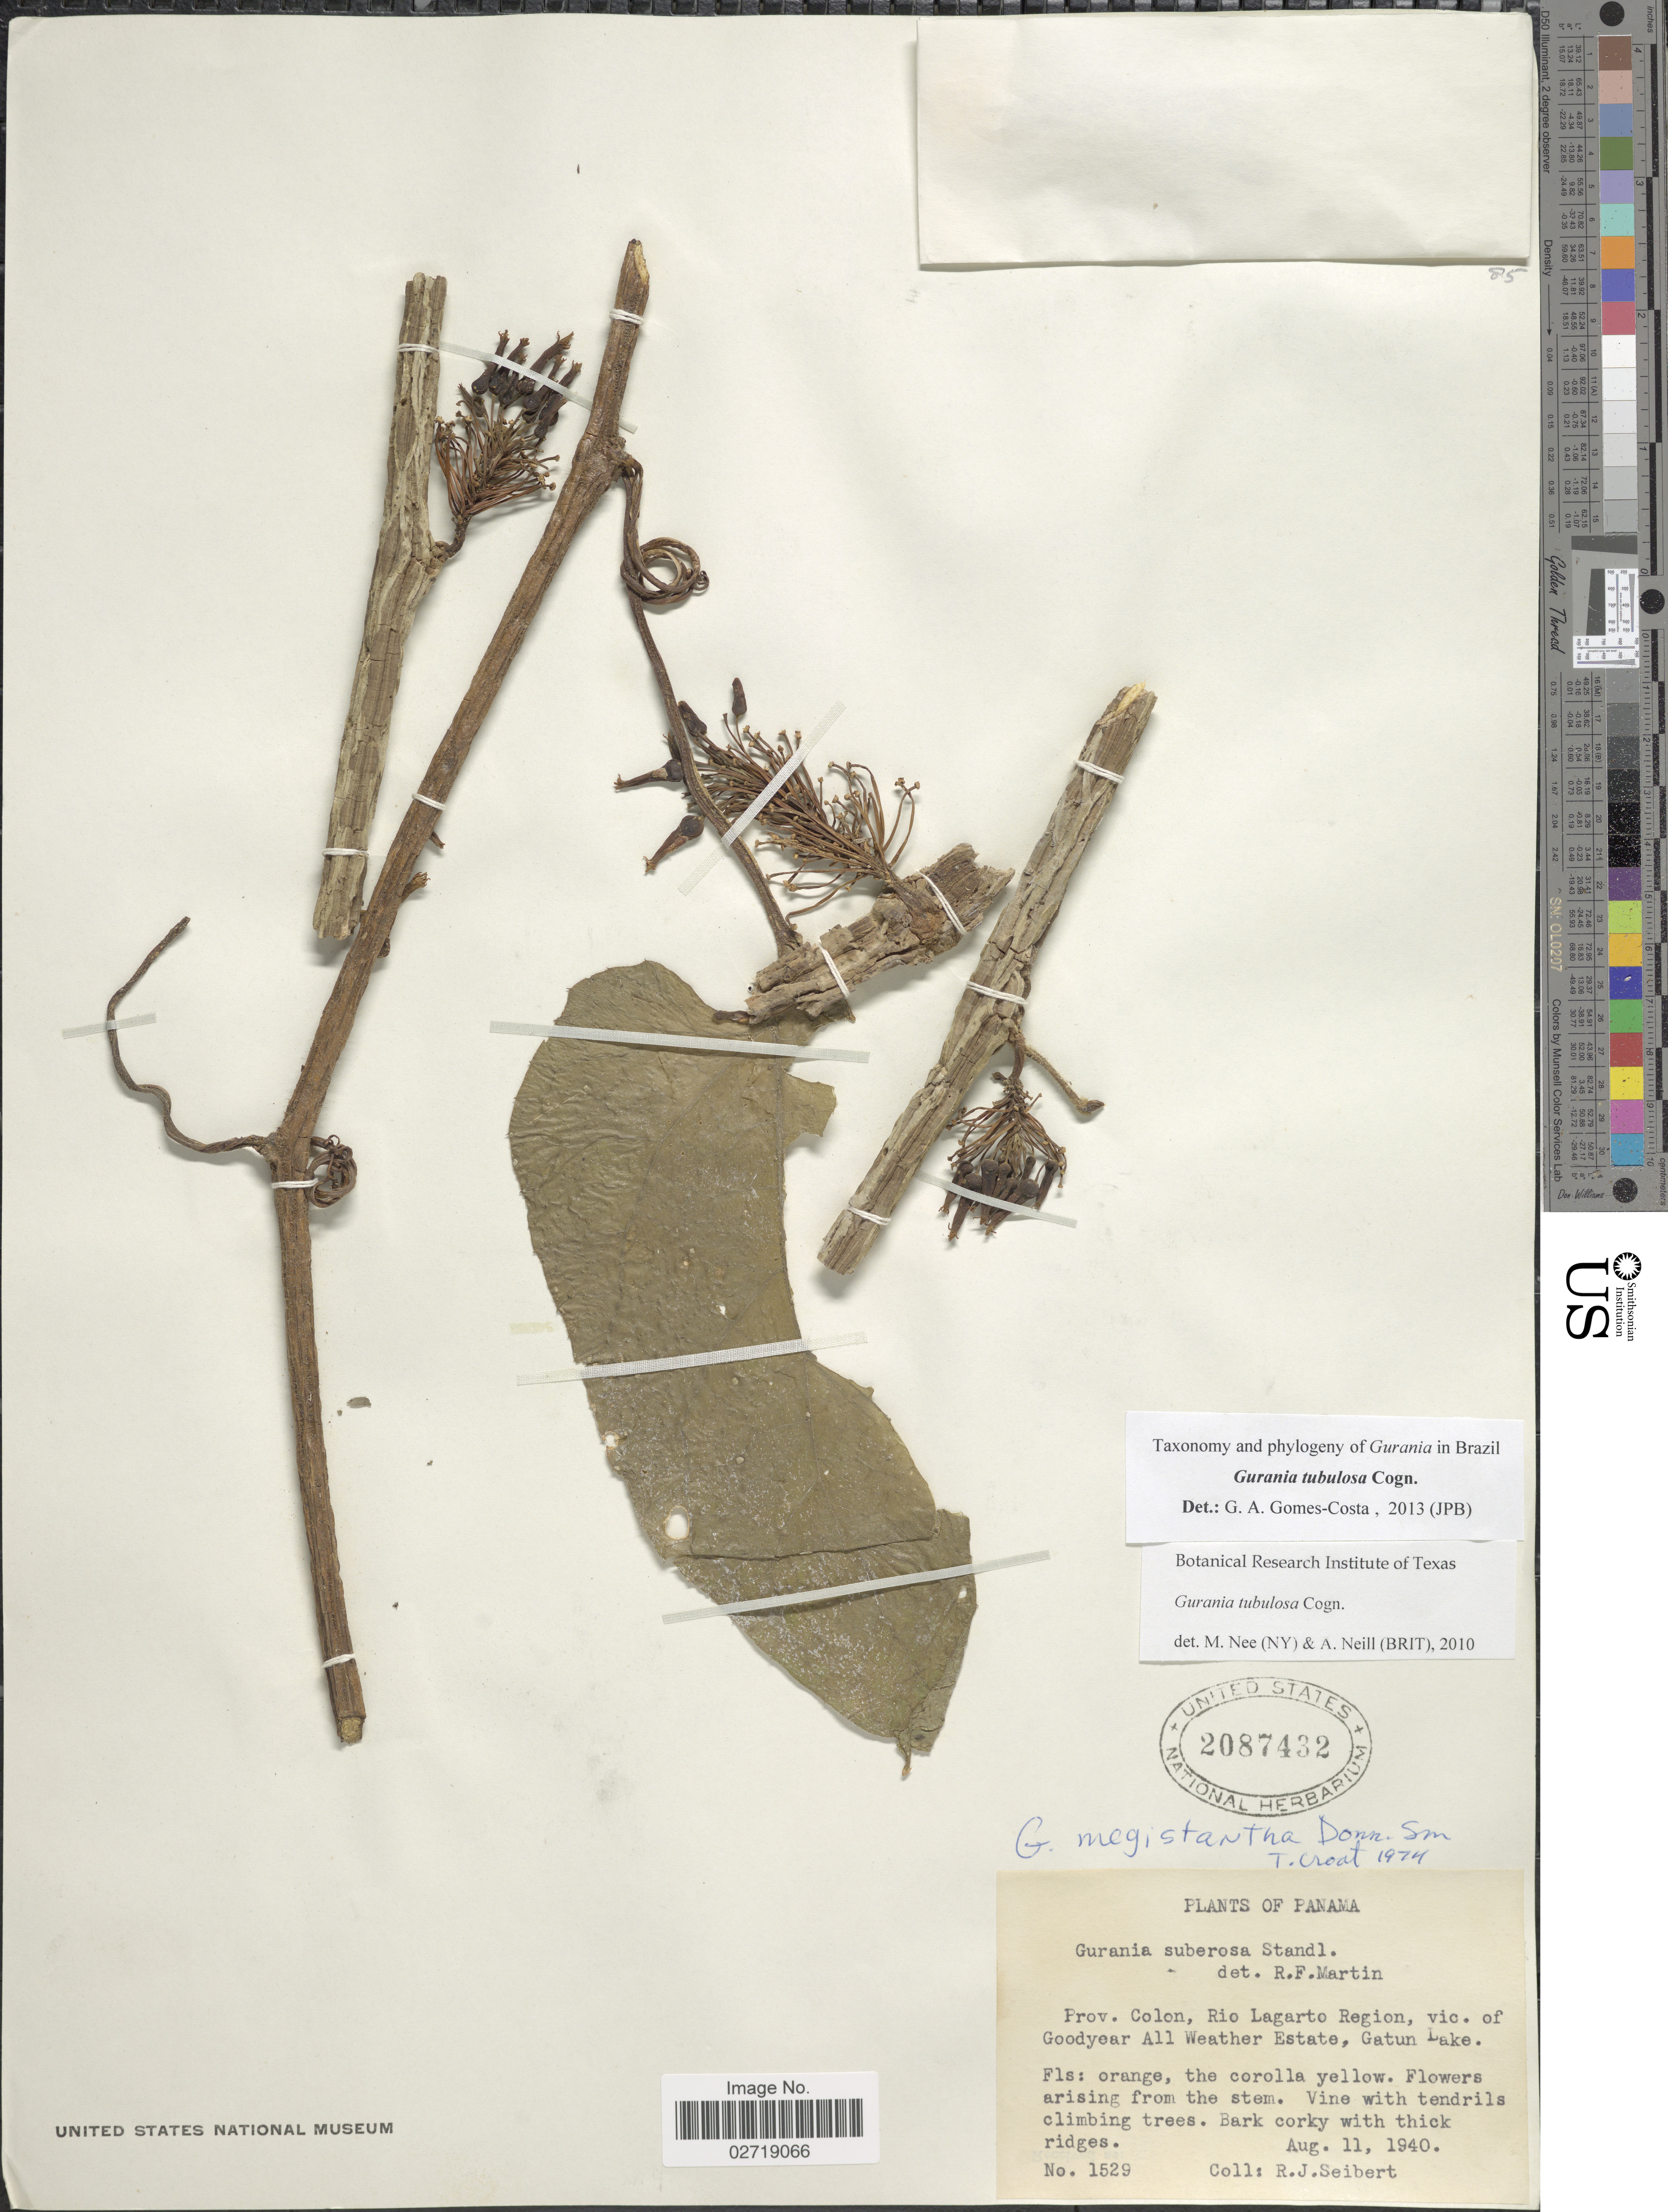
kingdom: Plantae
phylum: Tracheophyta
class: Magnoliopsida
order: Cucurbitales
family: Cucurbitaceae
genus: Gurania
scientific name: Gurania tubulosa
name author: Cogn.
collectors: R. J. Seibert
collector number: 1529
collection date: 1940-08-11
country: Panama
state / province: Colón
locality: Rio Lagarto Region, vic. of Goodyear All Weather Estate, Gatun Lake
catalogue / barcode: US 2087432